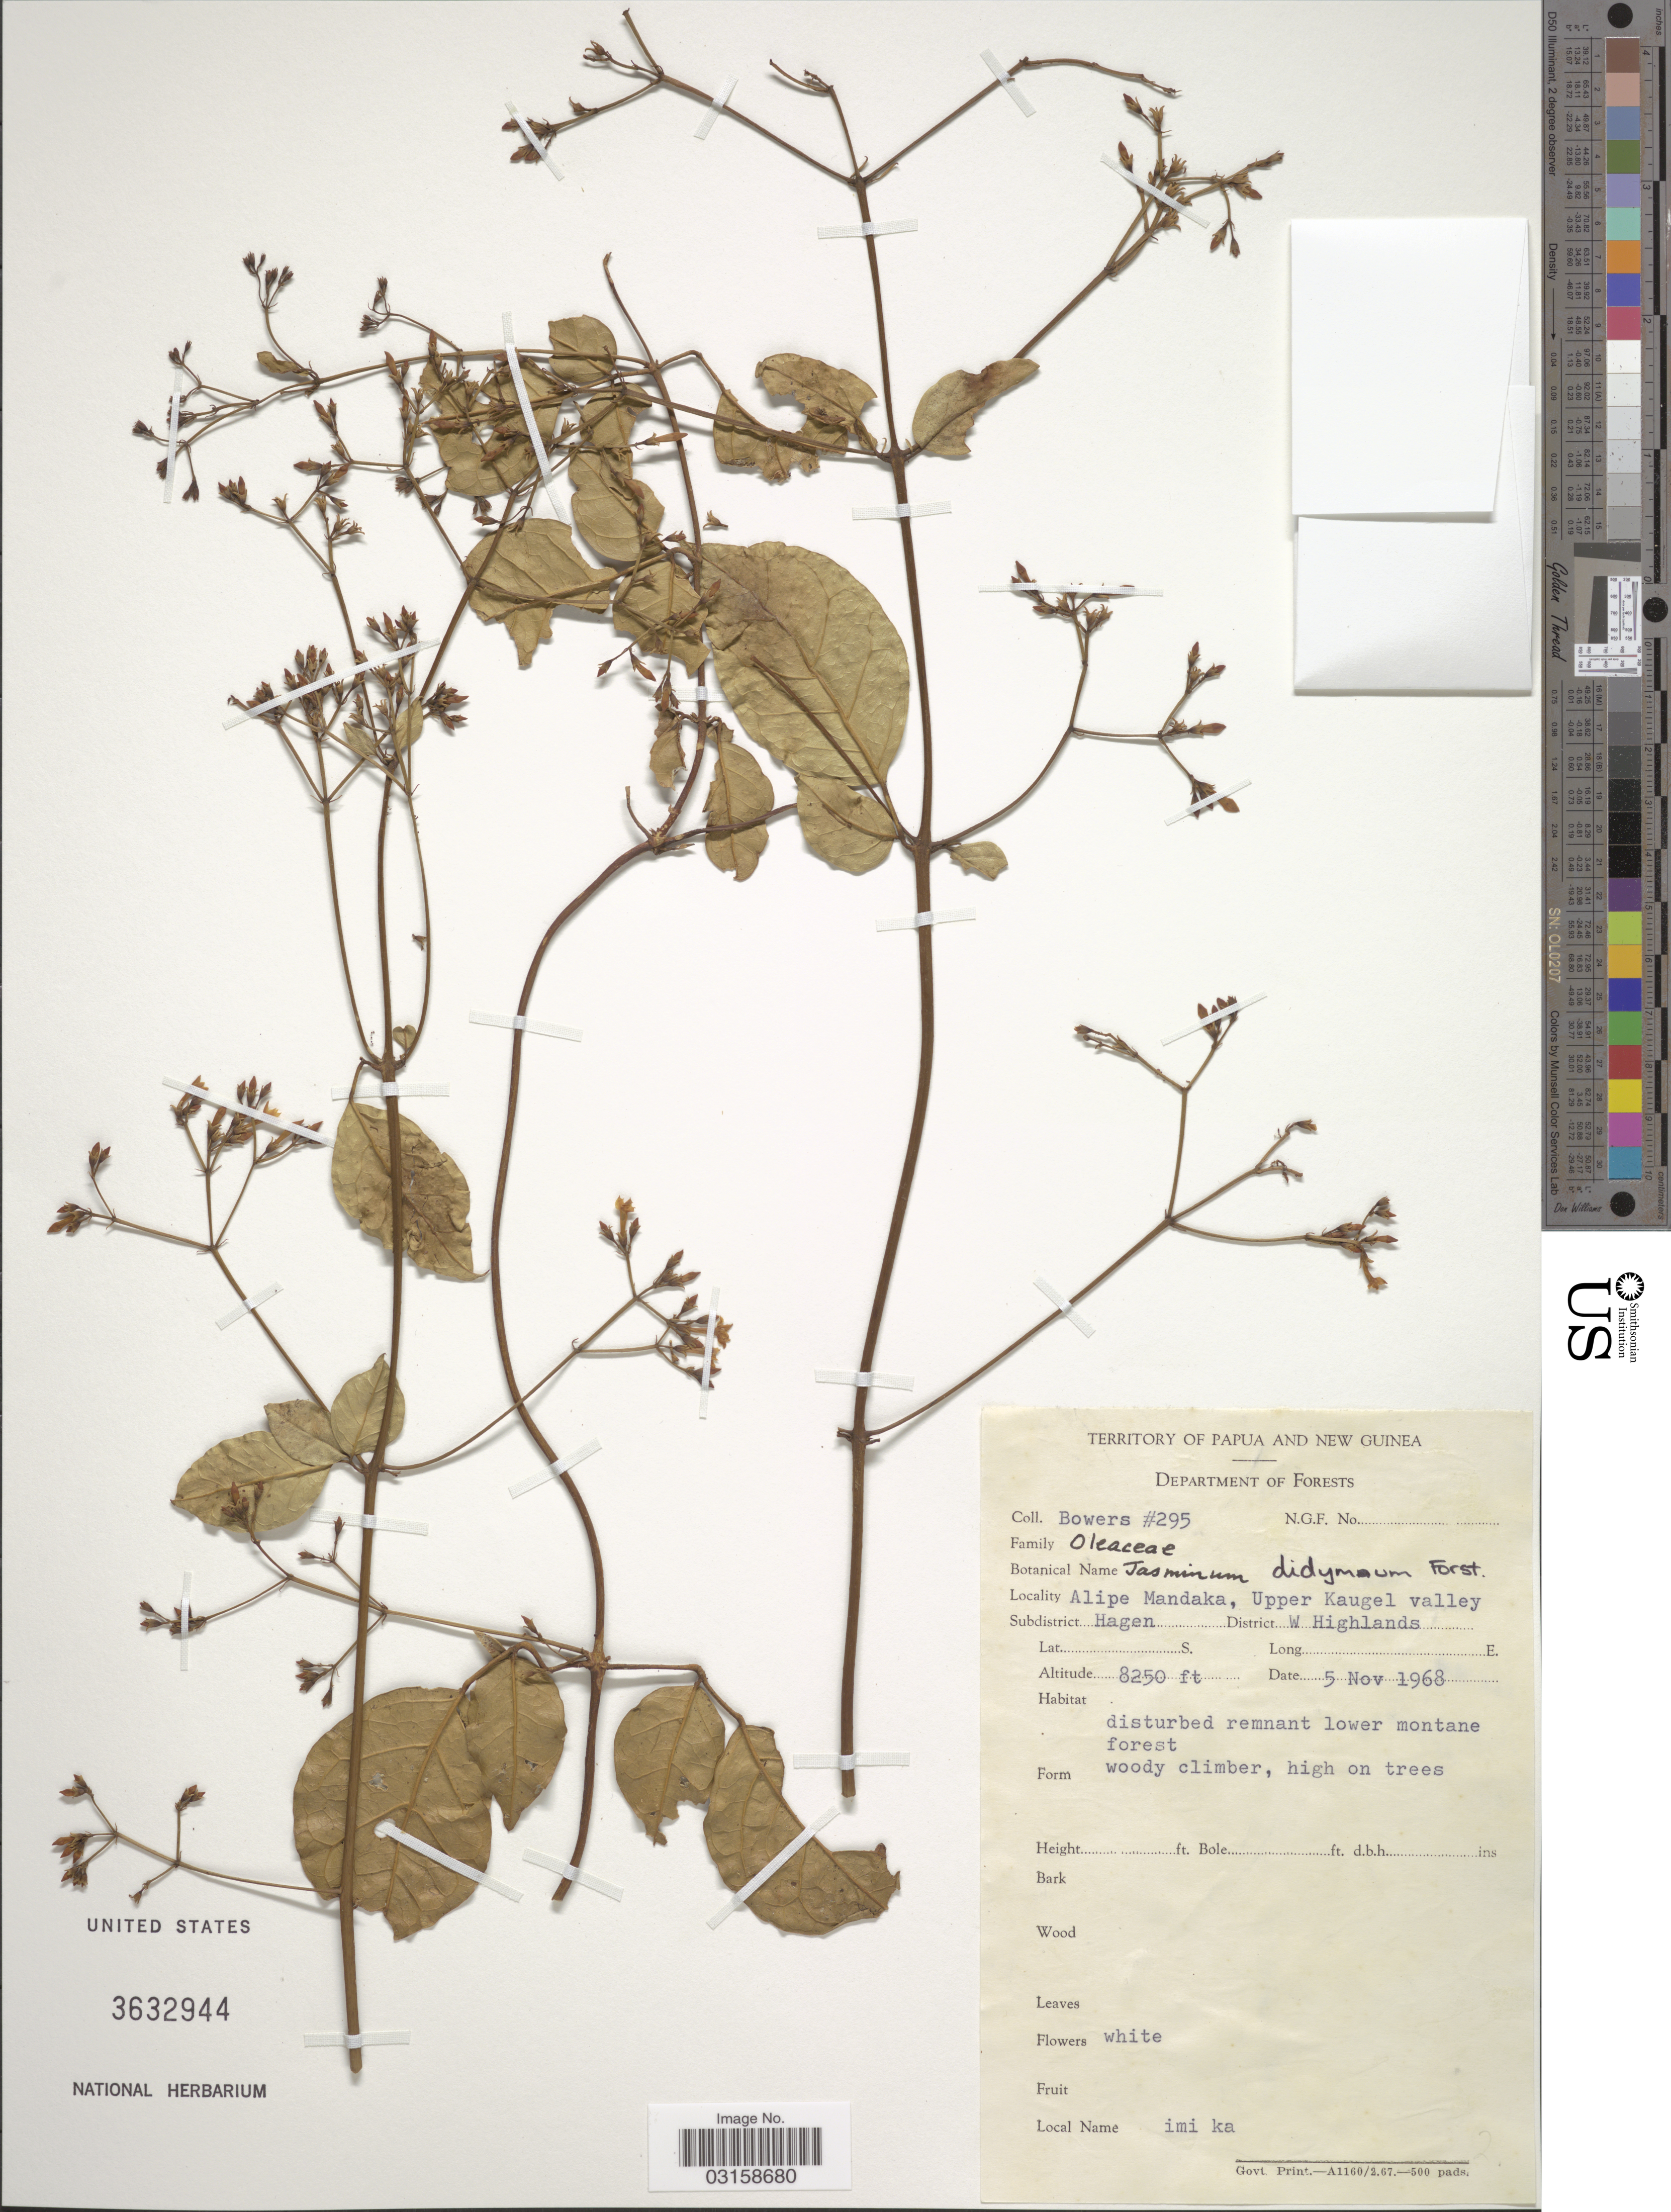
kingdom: Plantae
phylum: Tracheophyta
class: Magnoliopsida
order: Lamiales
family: Oleaceae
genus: Jasminum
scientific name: Jasminum didymum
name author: G. Forst.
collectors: -. Bowers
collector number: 295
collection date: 1968-11-05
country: Papua New Guinea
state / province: Western Highlands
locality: Territory of Papua and New Guinea. Alipe Mandaka, Upper Kaugel valley. Subdistrict Hagen. District W Highlands.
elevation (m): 2515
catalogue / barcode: US 3632944